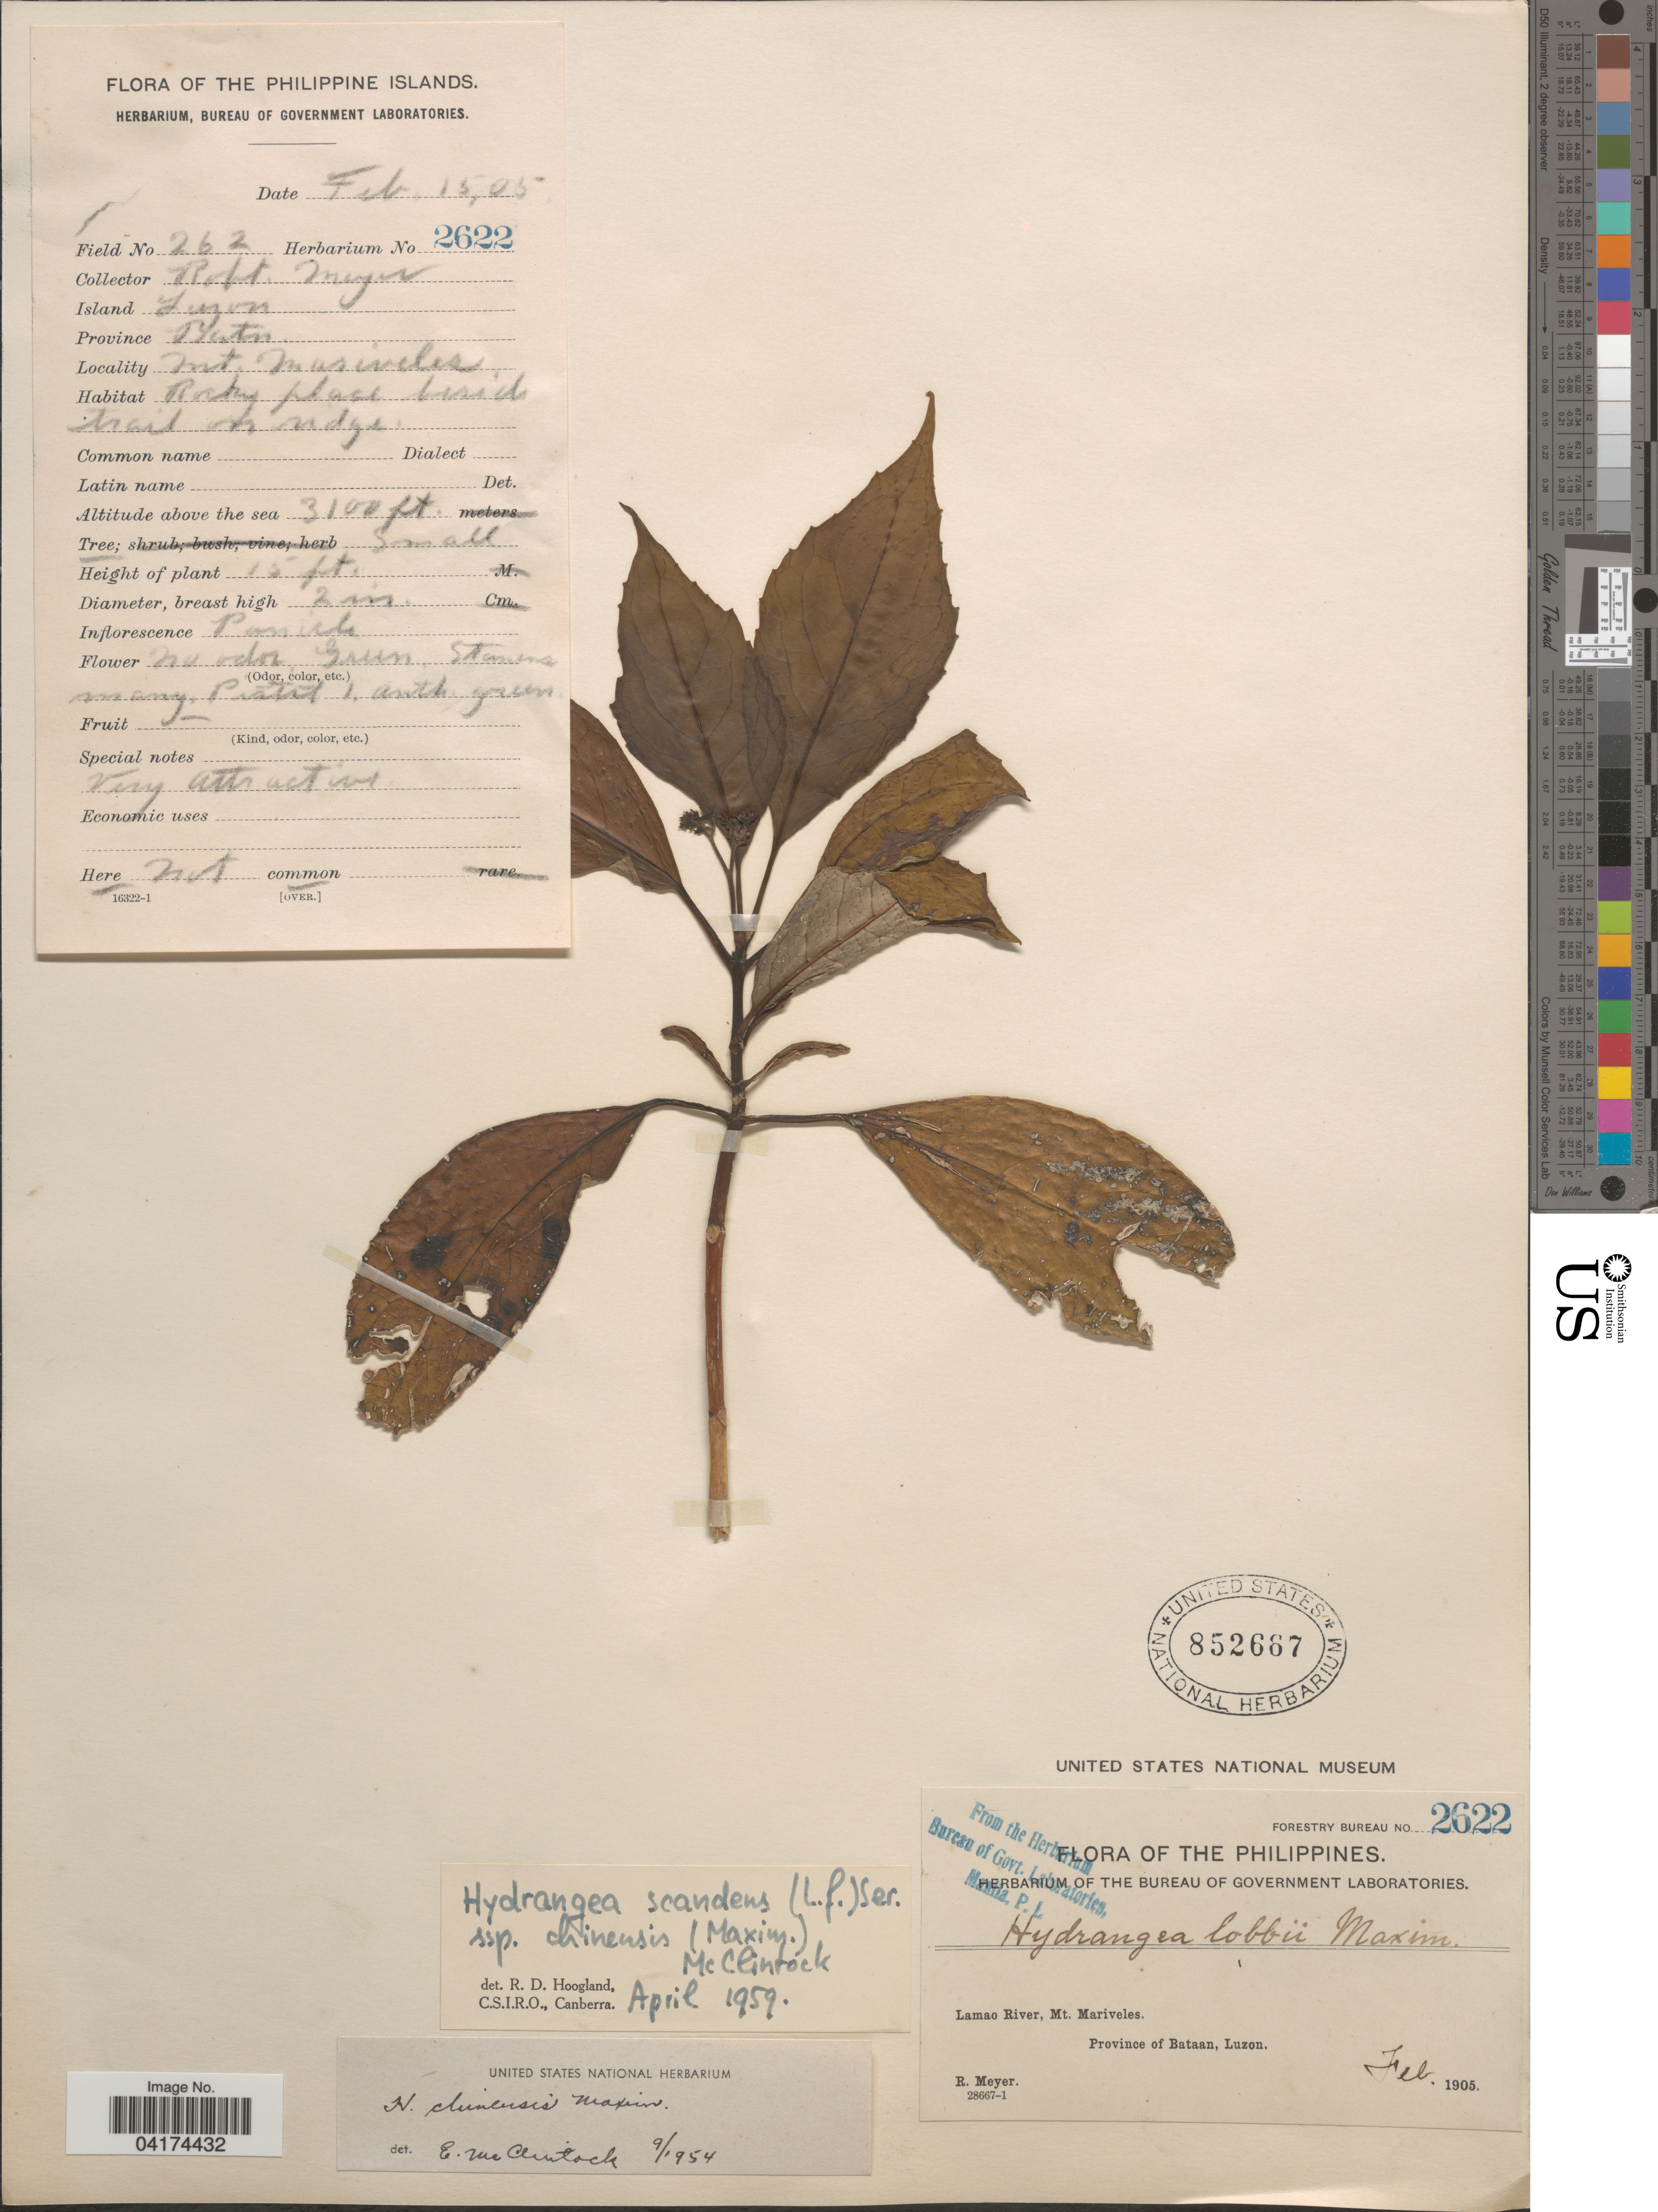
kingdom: Plantae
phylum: Tracheophyta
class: Magnoliopsida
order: Cornales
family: Hydrangeaceae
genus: Hydrangea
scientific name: Hydrangea scandens subsp. chinensis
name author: (Maxim.) E. M. McClint.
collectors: R. Meyer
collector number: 262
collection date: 1905-02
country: Philippines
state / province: Central Luzon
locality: Philippine Islands. Island Luzon. Province Bataan. Mt. Mariveles. Lamao River.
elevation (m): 945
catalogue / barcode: US 852667